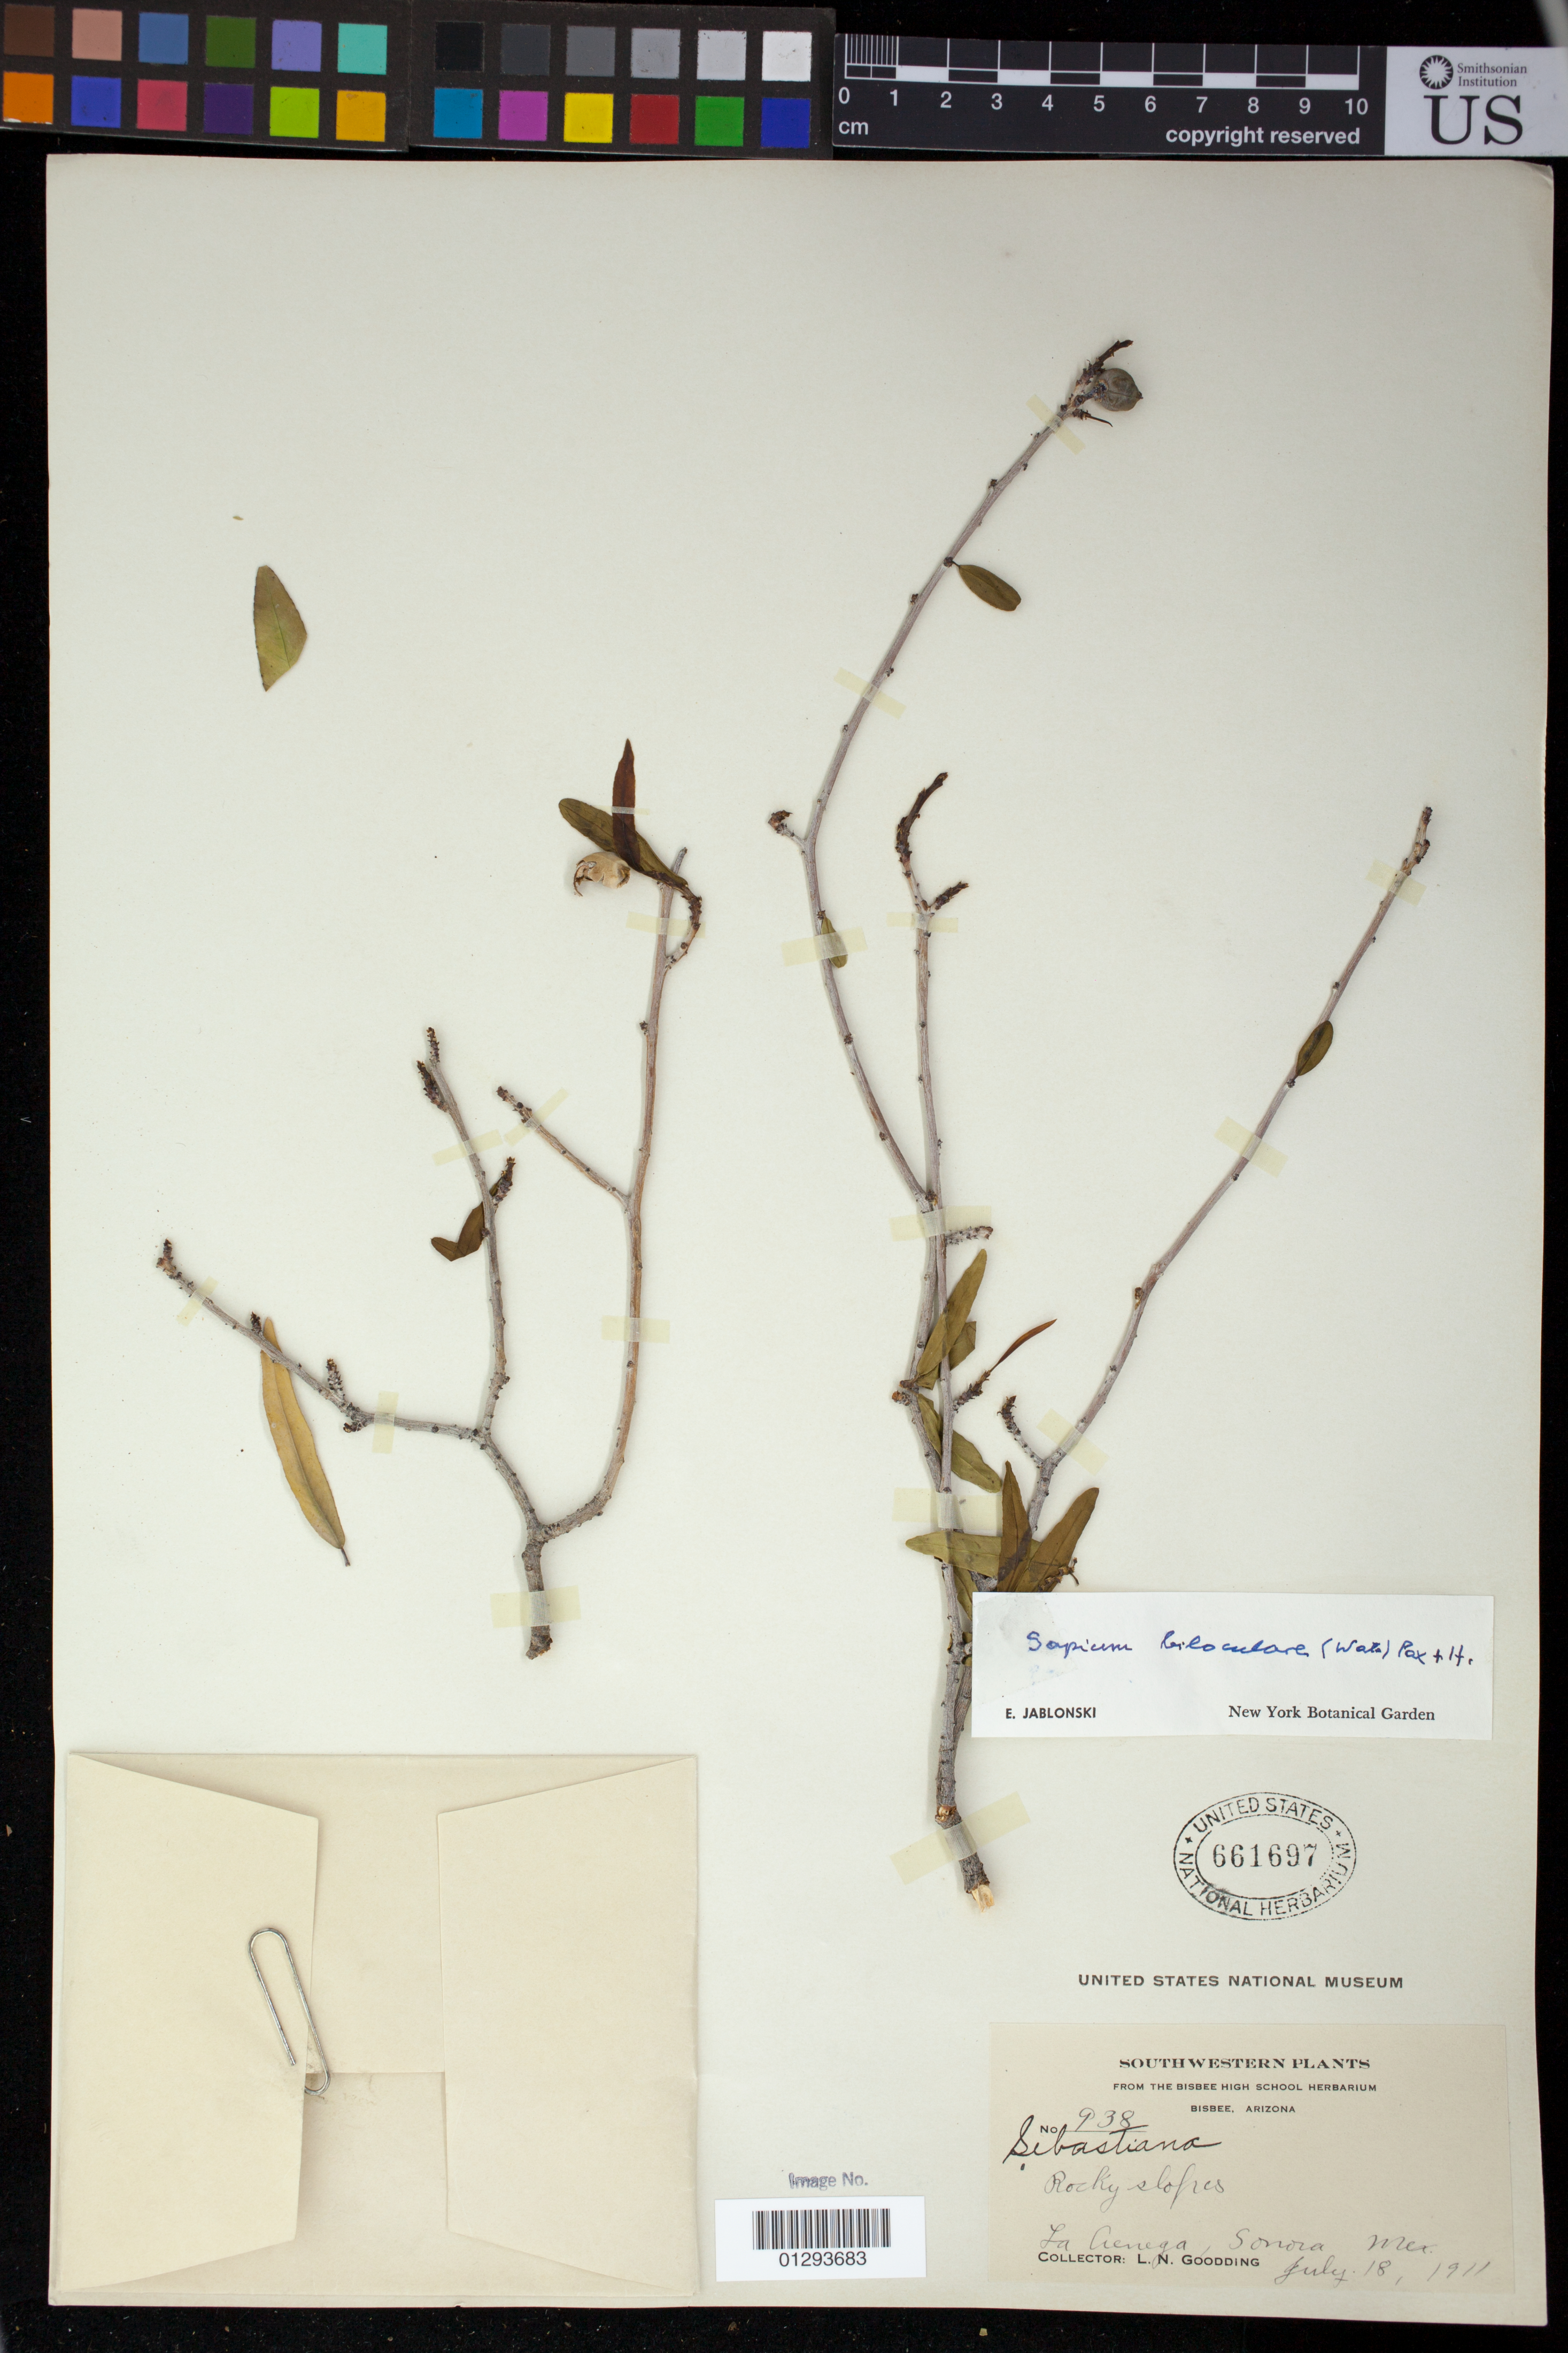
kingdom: Plantae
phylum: Tracheophyta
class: Magnoliopsida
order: Malpighiales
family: Euphorbiaceae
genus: Sebastiania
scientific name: Sebastiania bilocularis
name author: S. Watson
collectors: L. N. Goodding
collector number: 938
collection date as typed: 18 Jul 1911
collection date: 1911-07-18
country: Mexico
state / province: Sonora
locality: La Cienega.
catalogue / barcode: US 661697